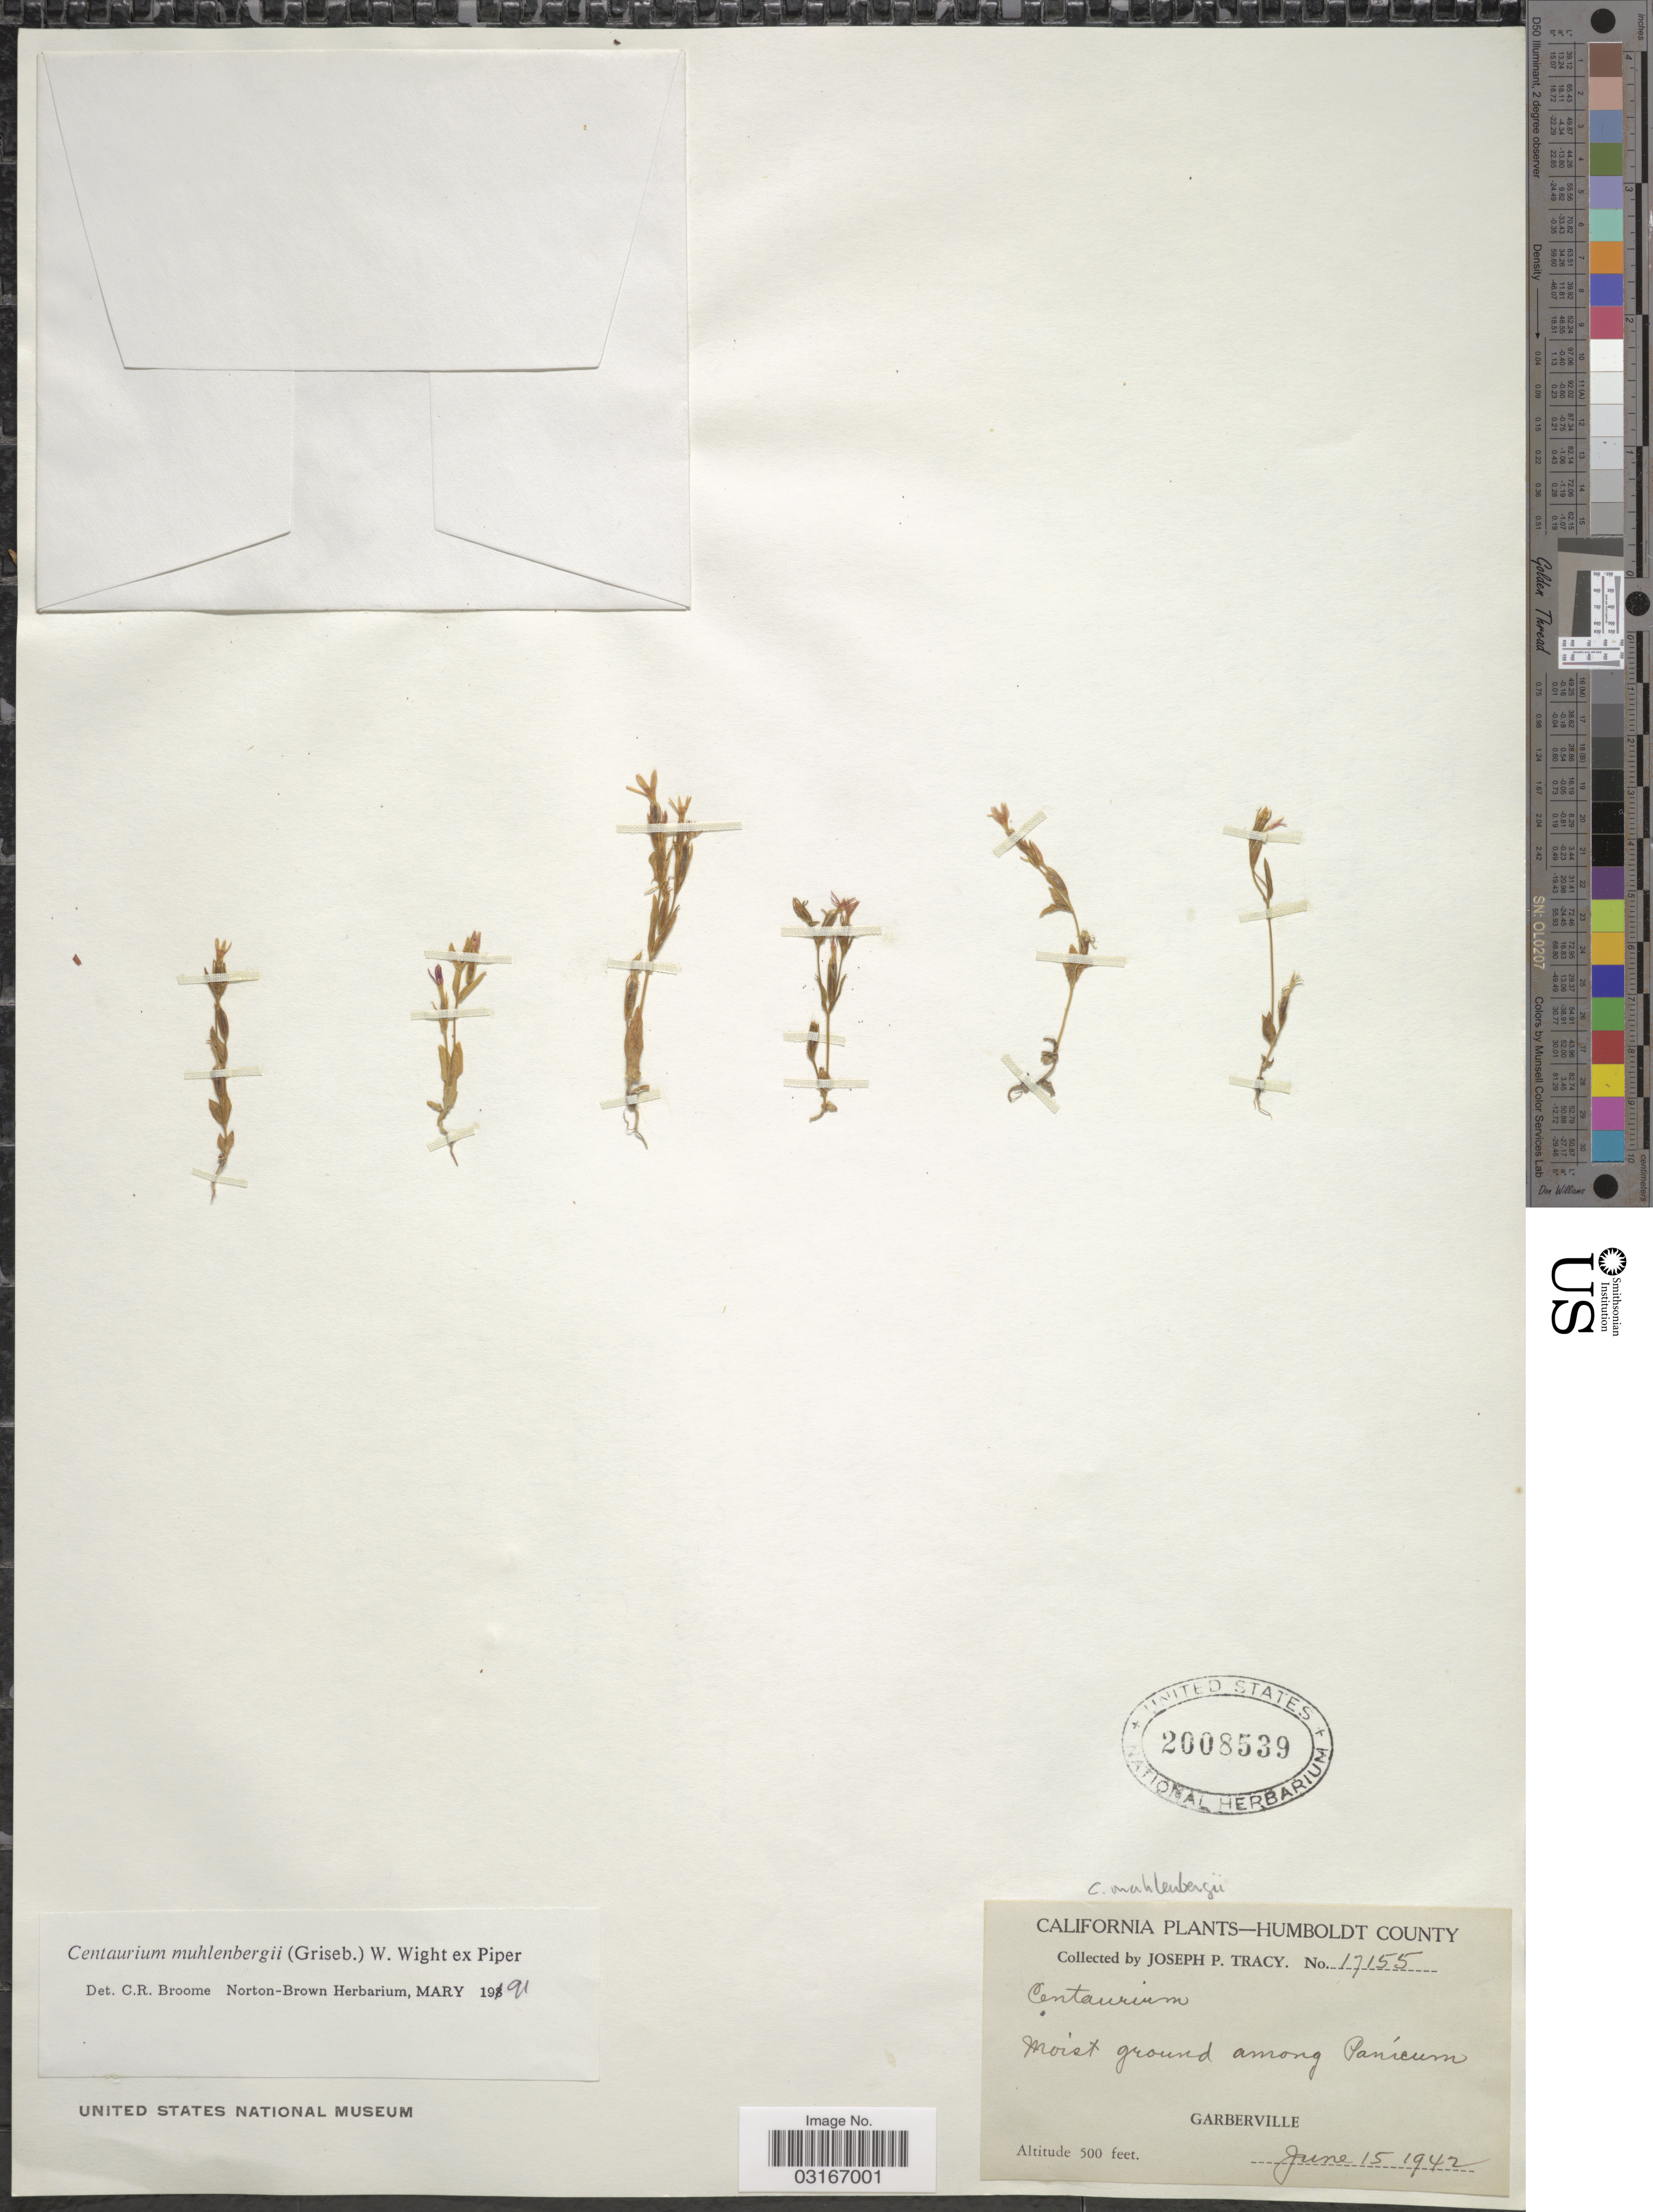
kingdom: Plantae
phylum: Tracheophyta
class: Magnoliopsida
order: Gentianales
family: Gentianaceae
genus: Centaurium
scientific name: Centaurium muehlenbergii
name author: (Griseb.) W. Wight ex Piper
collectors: J. Tracy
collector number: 17155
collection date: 1942-06-15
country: United States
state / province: California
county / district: Humboldt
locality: Humboldt County, Moist ground among Panícum, Garberville.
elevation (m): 152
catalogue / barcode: US 2008539